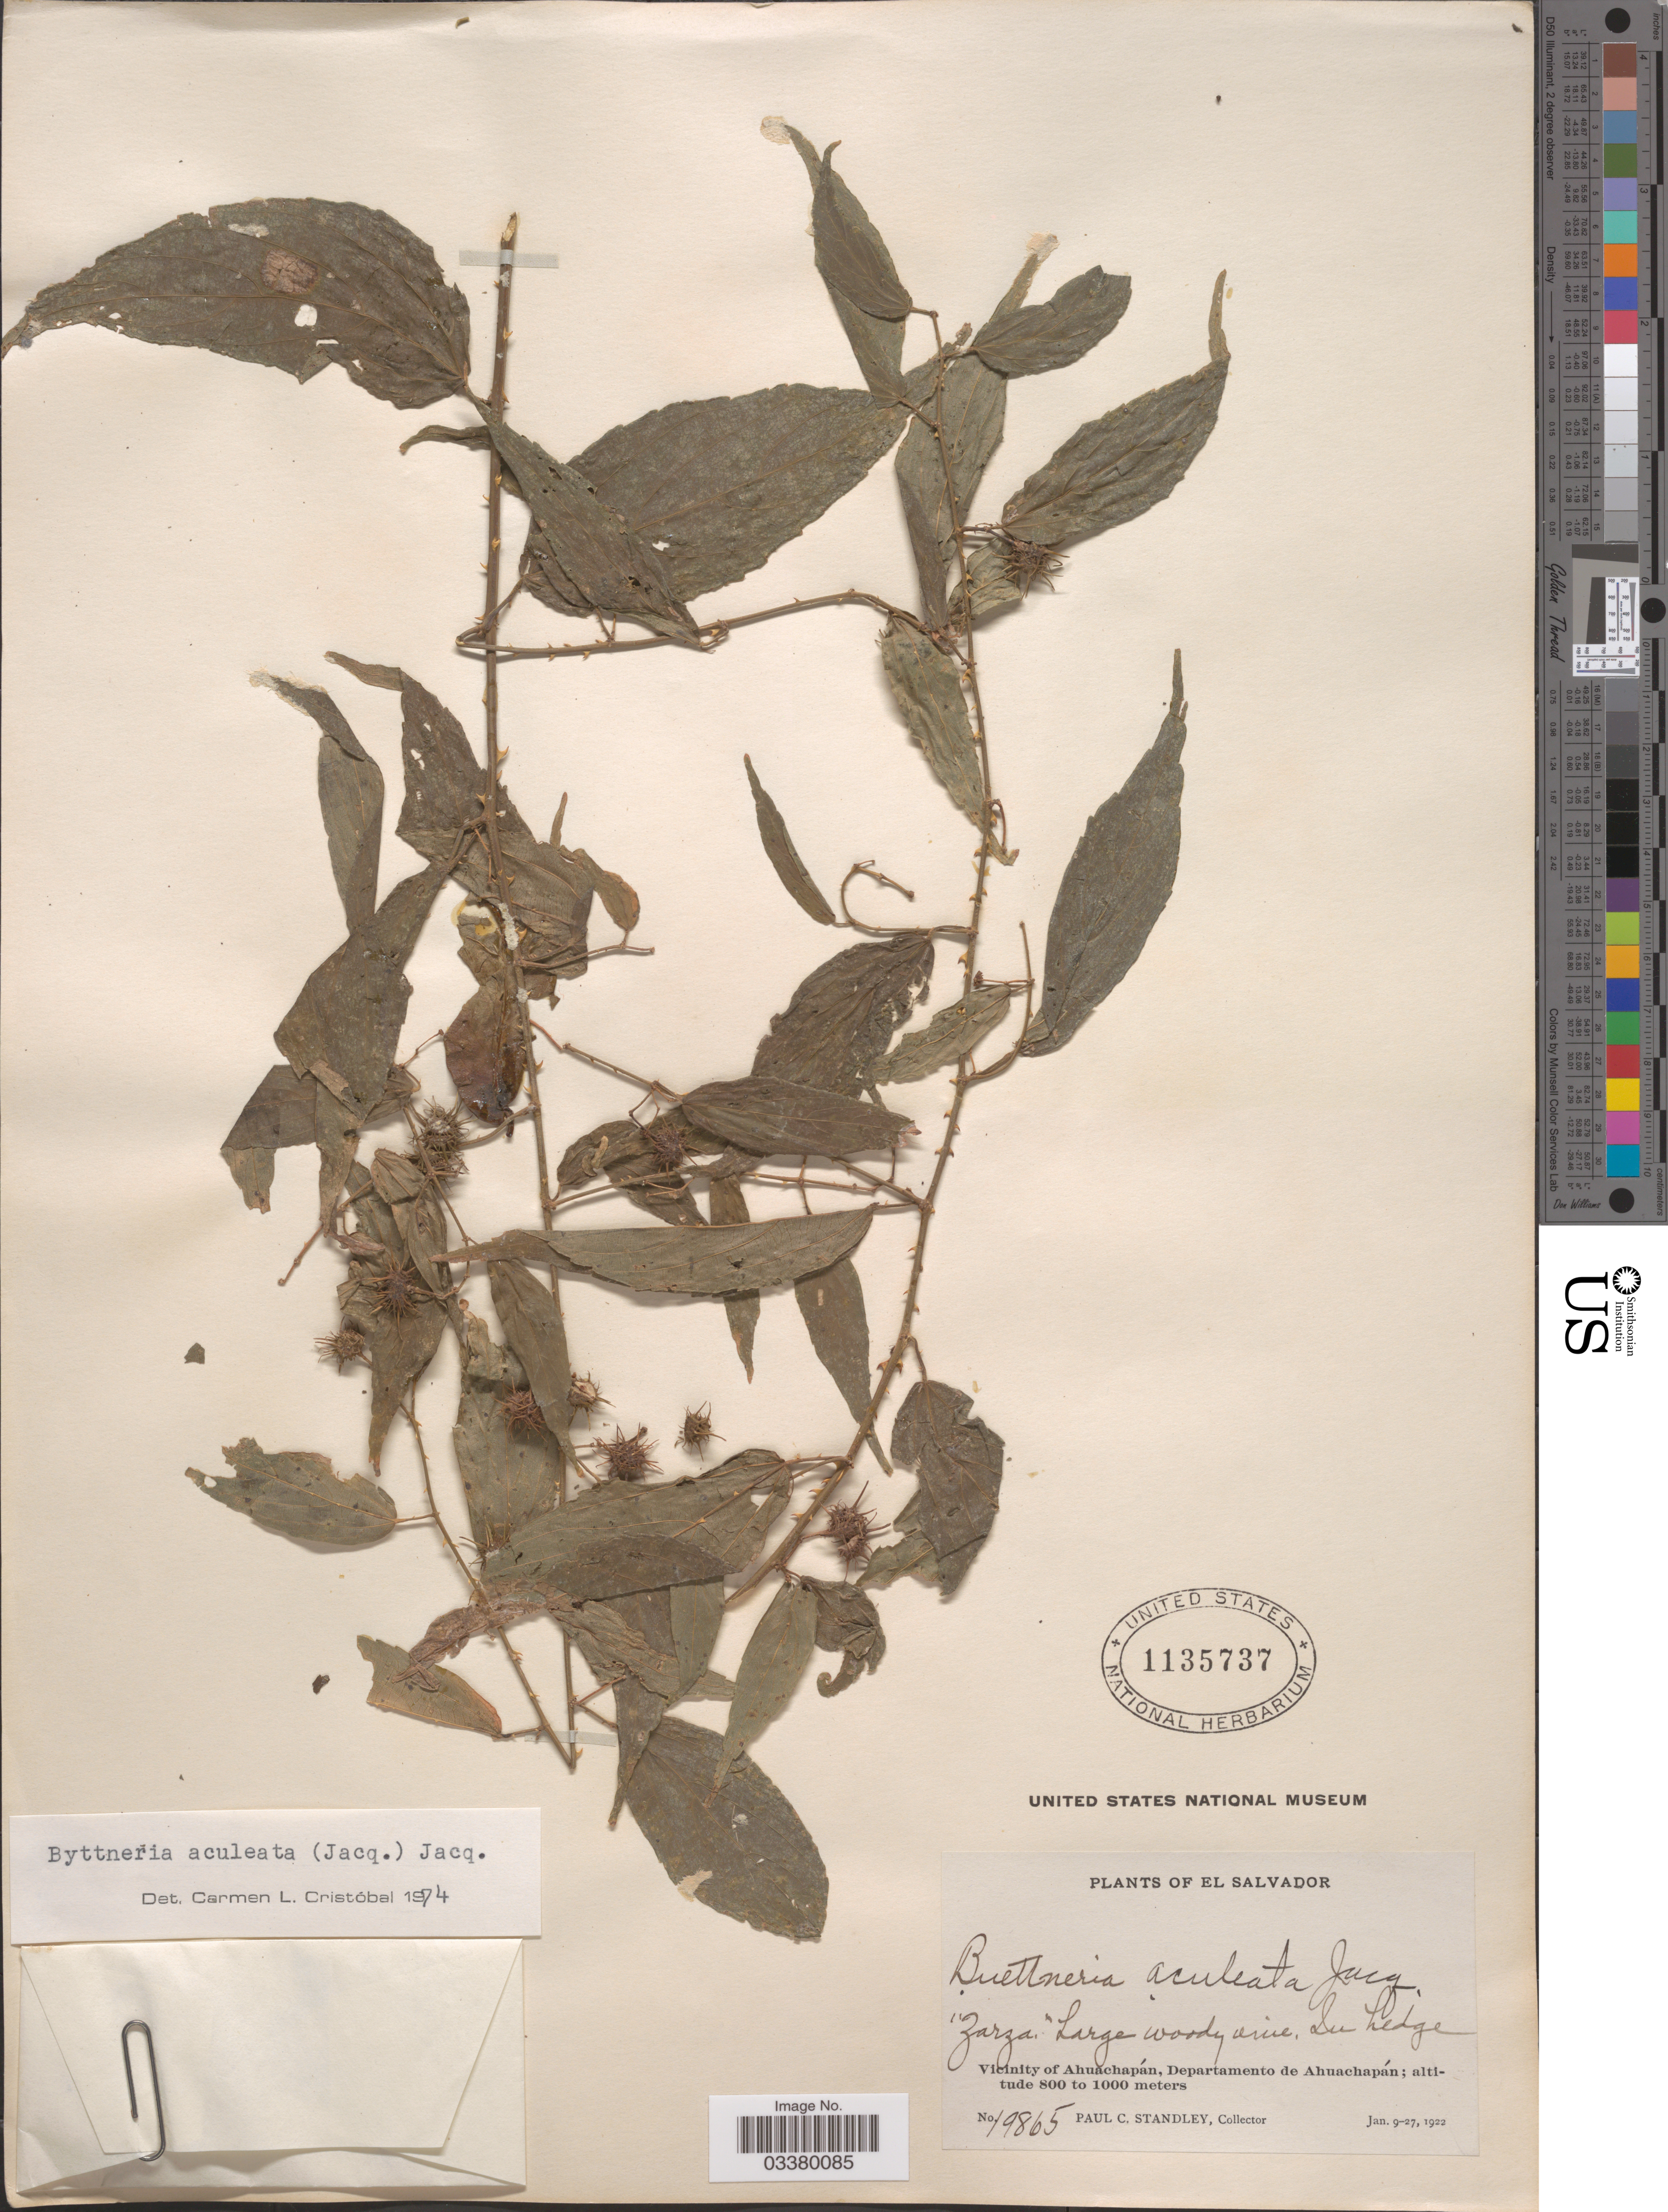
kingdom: Plantae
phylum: Tracheophyta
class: Magnoliopsida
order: Malvales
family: Malvaceae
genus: Byttneria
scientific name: Byttneria aculeata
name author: (Jacq.) Jacq.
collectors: P. C. Standley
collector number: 19865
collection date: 1922-01-09/1922-01-27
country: El Salvador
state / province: Ahuachapan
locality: Vicinity of Ahuachapán, Departamento de Ahuachapán.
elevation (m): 800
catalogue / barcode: US 1135737